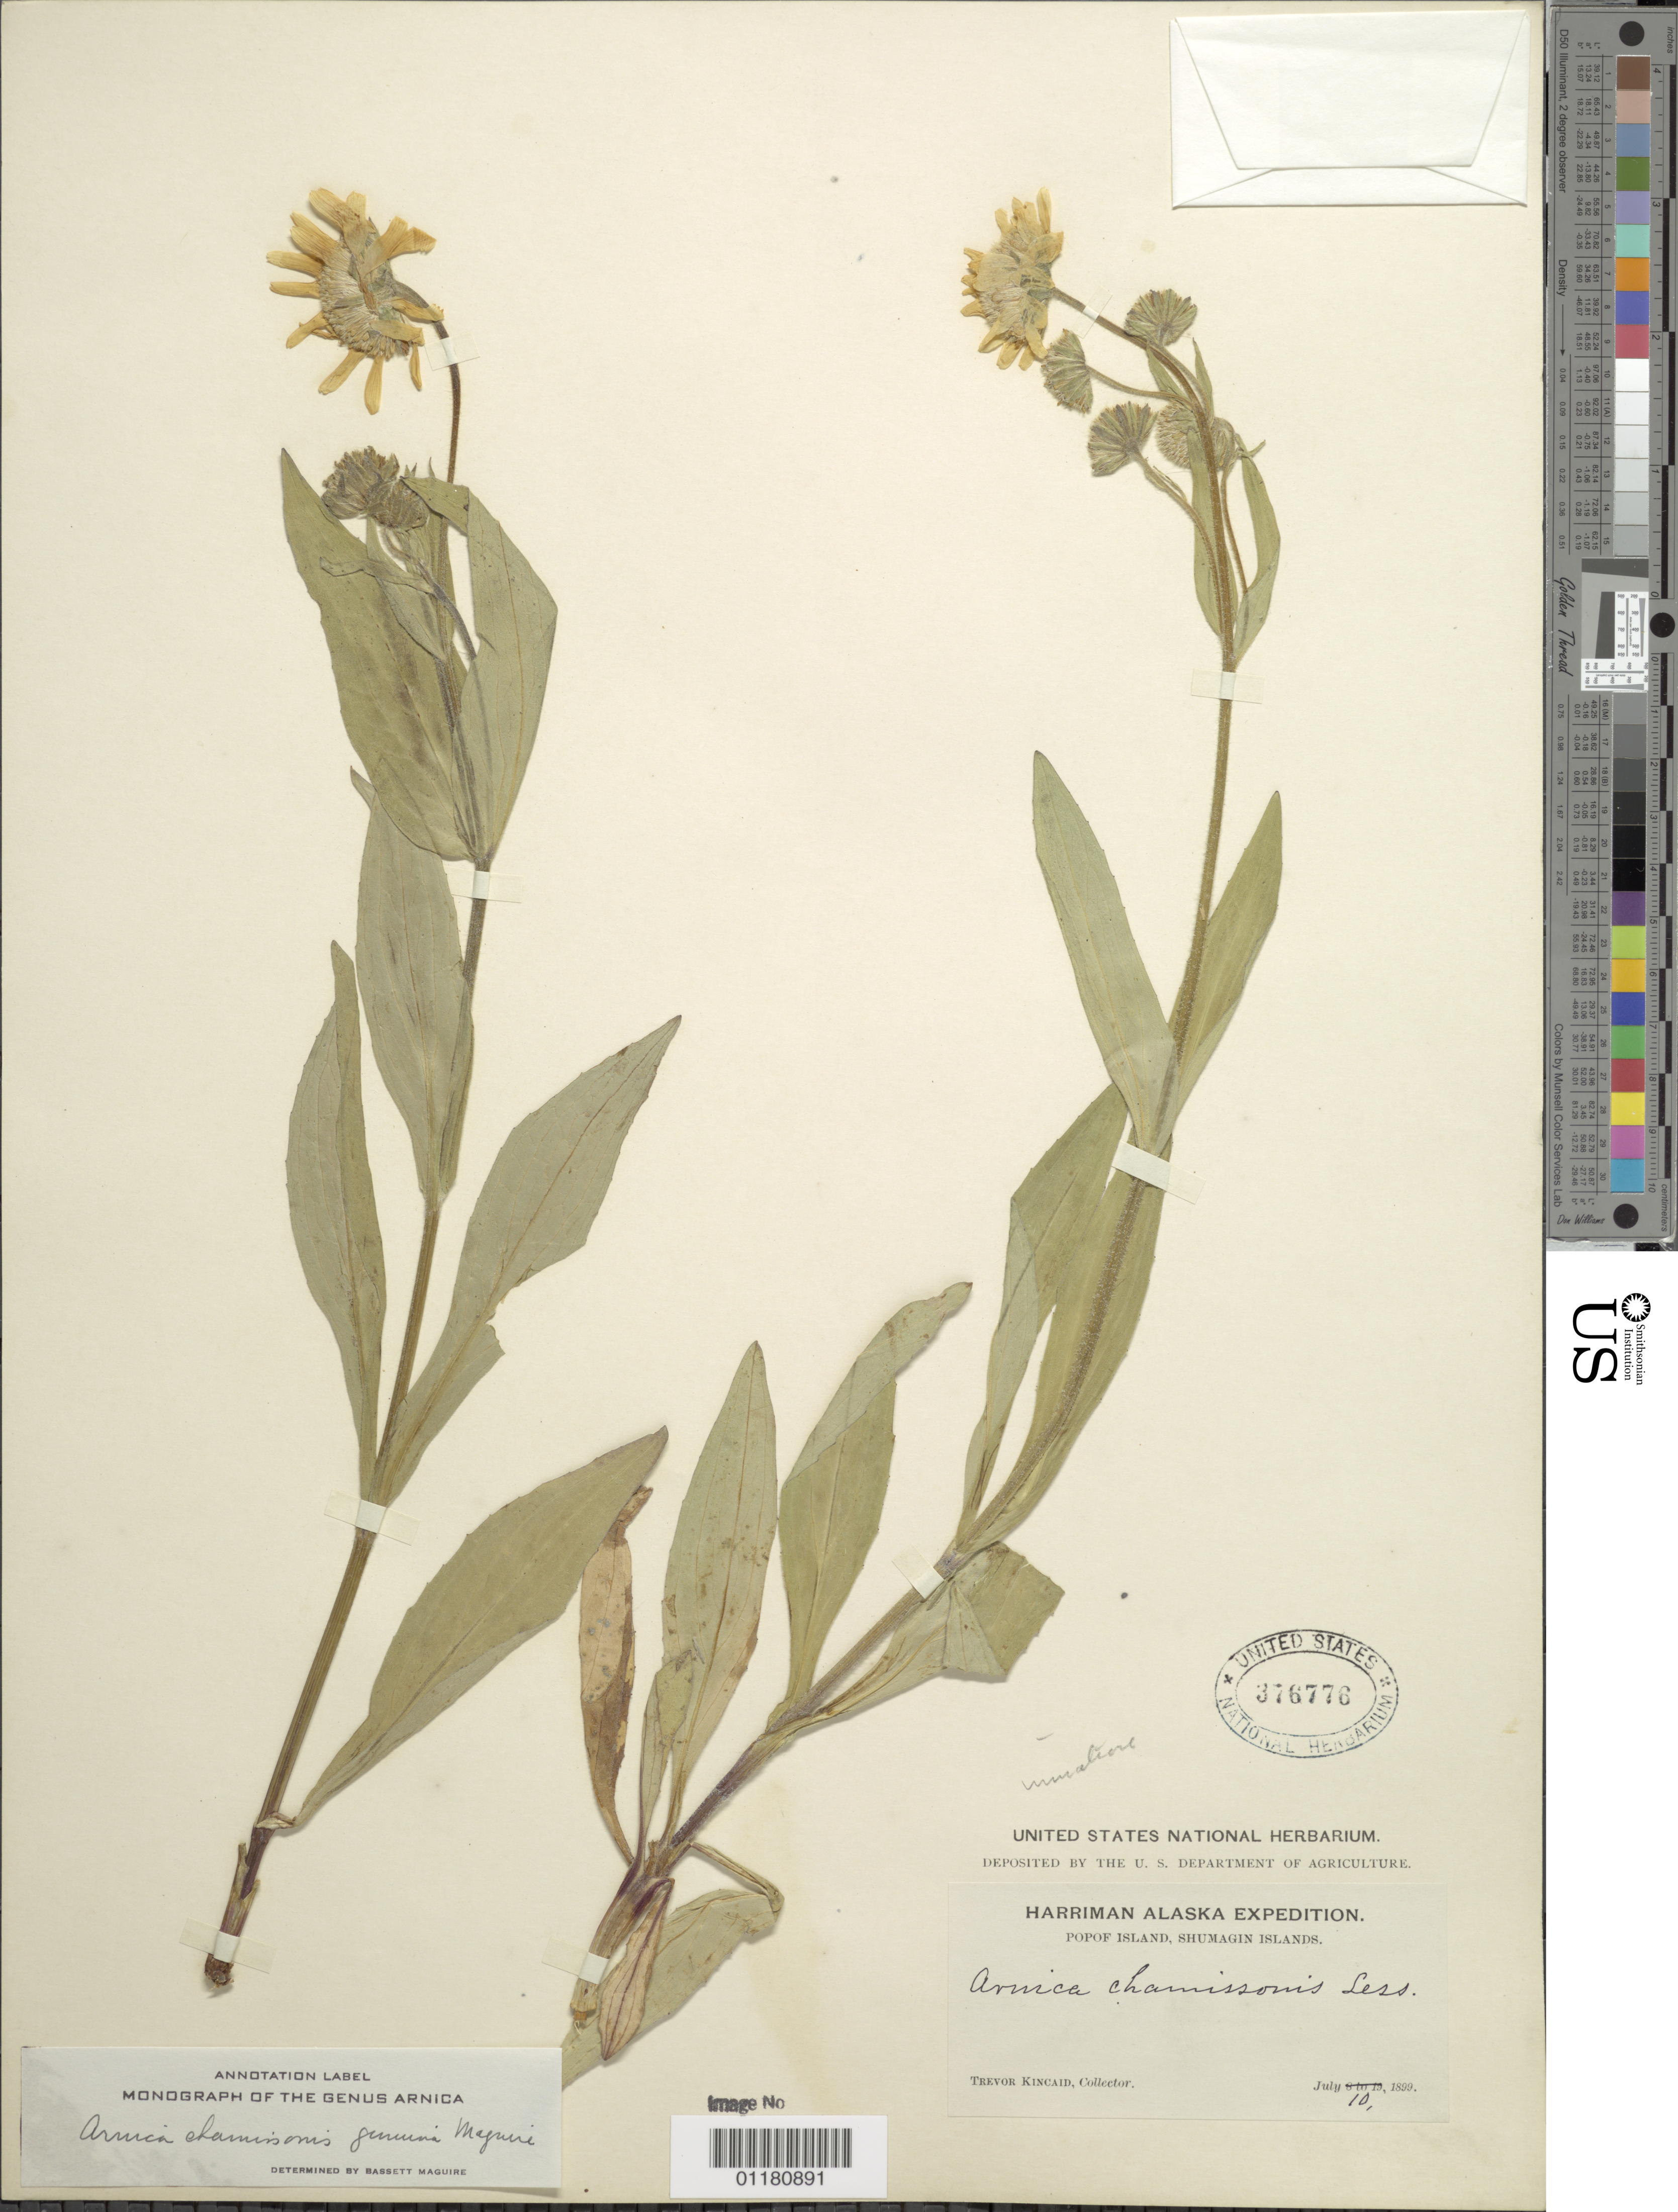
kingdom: Plantae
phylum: Tracheophyta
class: Magnoliopsida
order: Asterales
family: Asteraceae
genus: Arnica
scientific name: Arnica chamissonis subsp. genuina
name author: Maguire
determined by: Maguire, Bassett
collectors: T. C. Kincaid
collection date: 1899-07-10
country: United States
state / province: Alaska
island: Popof Island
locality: Shumagin Islands, Popof Island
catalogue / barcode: US 376776